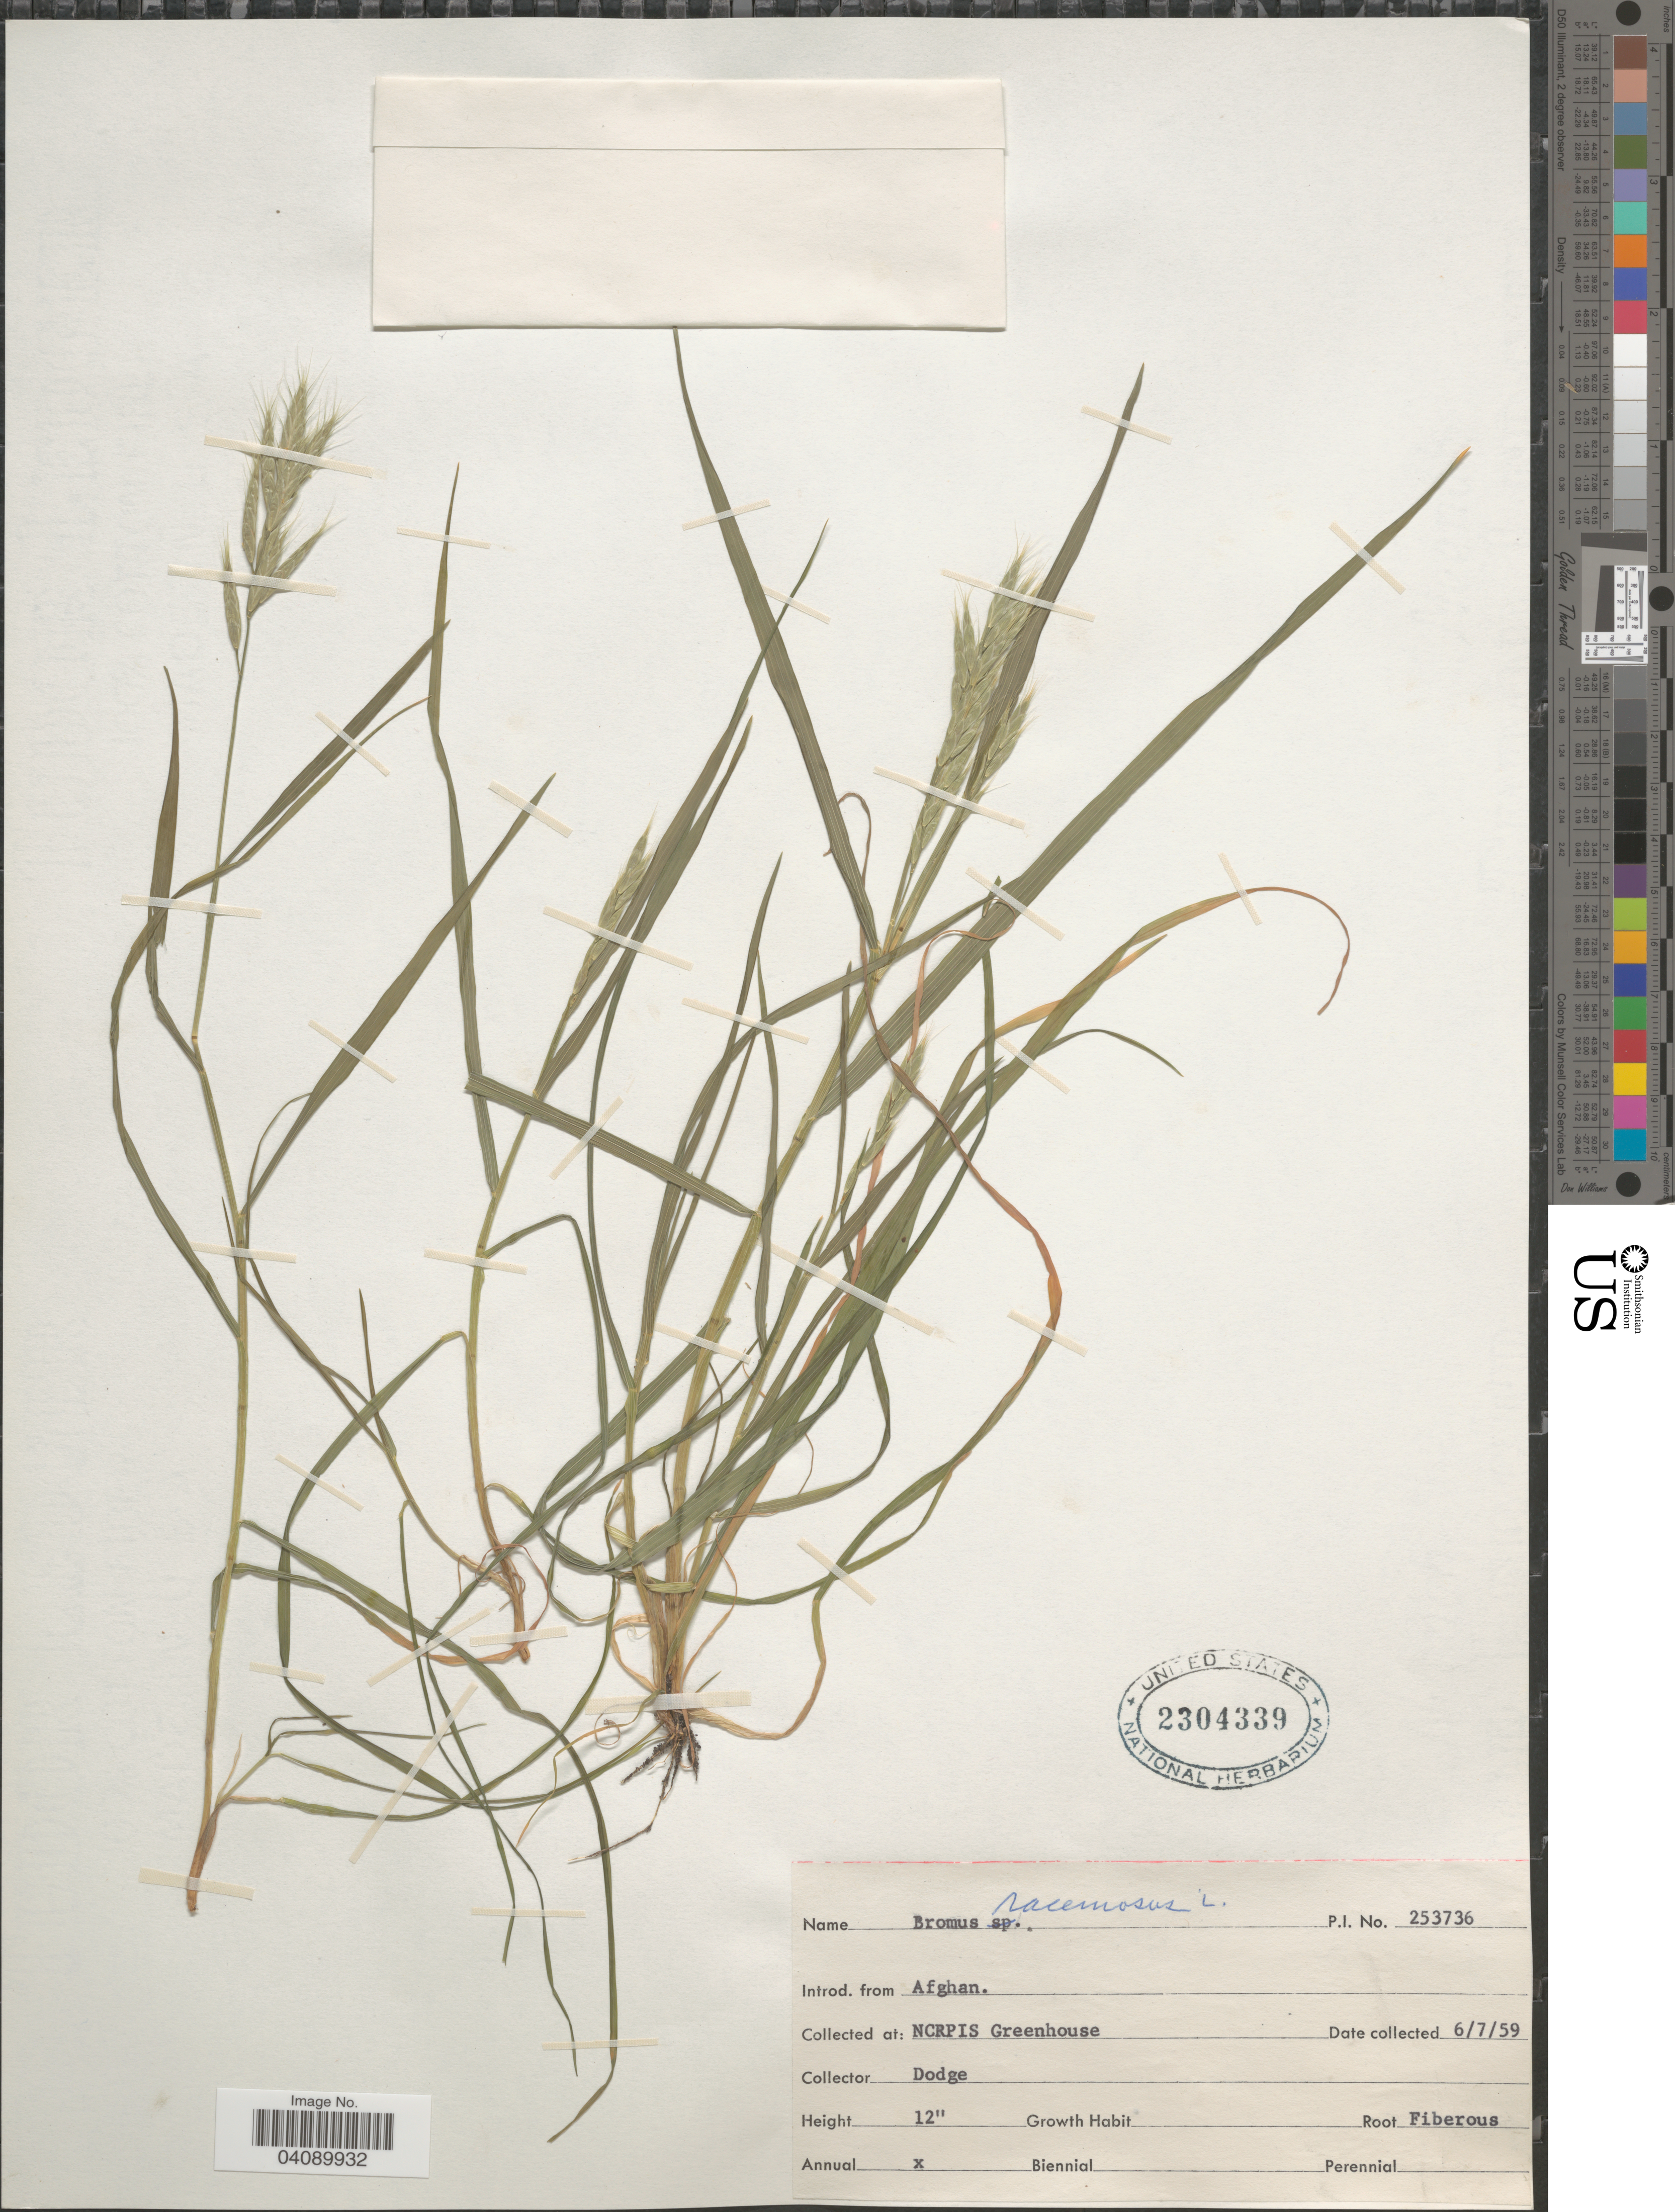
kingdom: Plantae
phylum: Tracheophyta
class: Liliopsida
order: Poales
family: Poaceae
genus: Bromus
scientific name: Bromus racemosus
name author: L.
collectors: -. Dodge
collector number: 253736?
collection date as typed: Transcribed d/m/y: 6/7/59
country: United States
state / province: Iowa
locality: NCRPIS Greenhouse.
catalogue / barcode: US 2304339